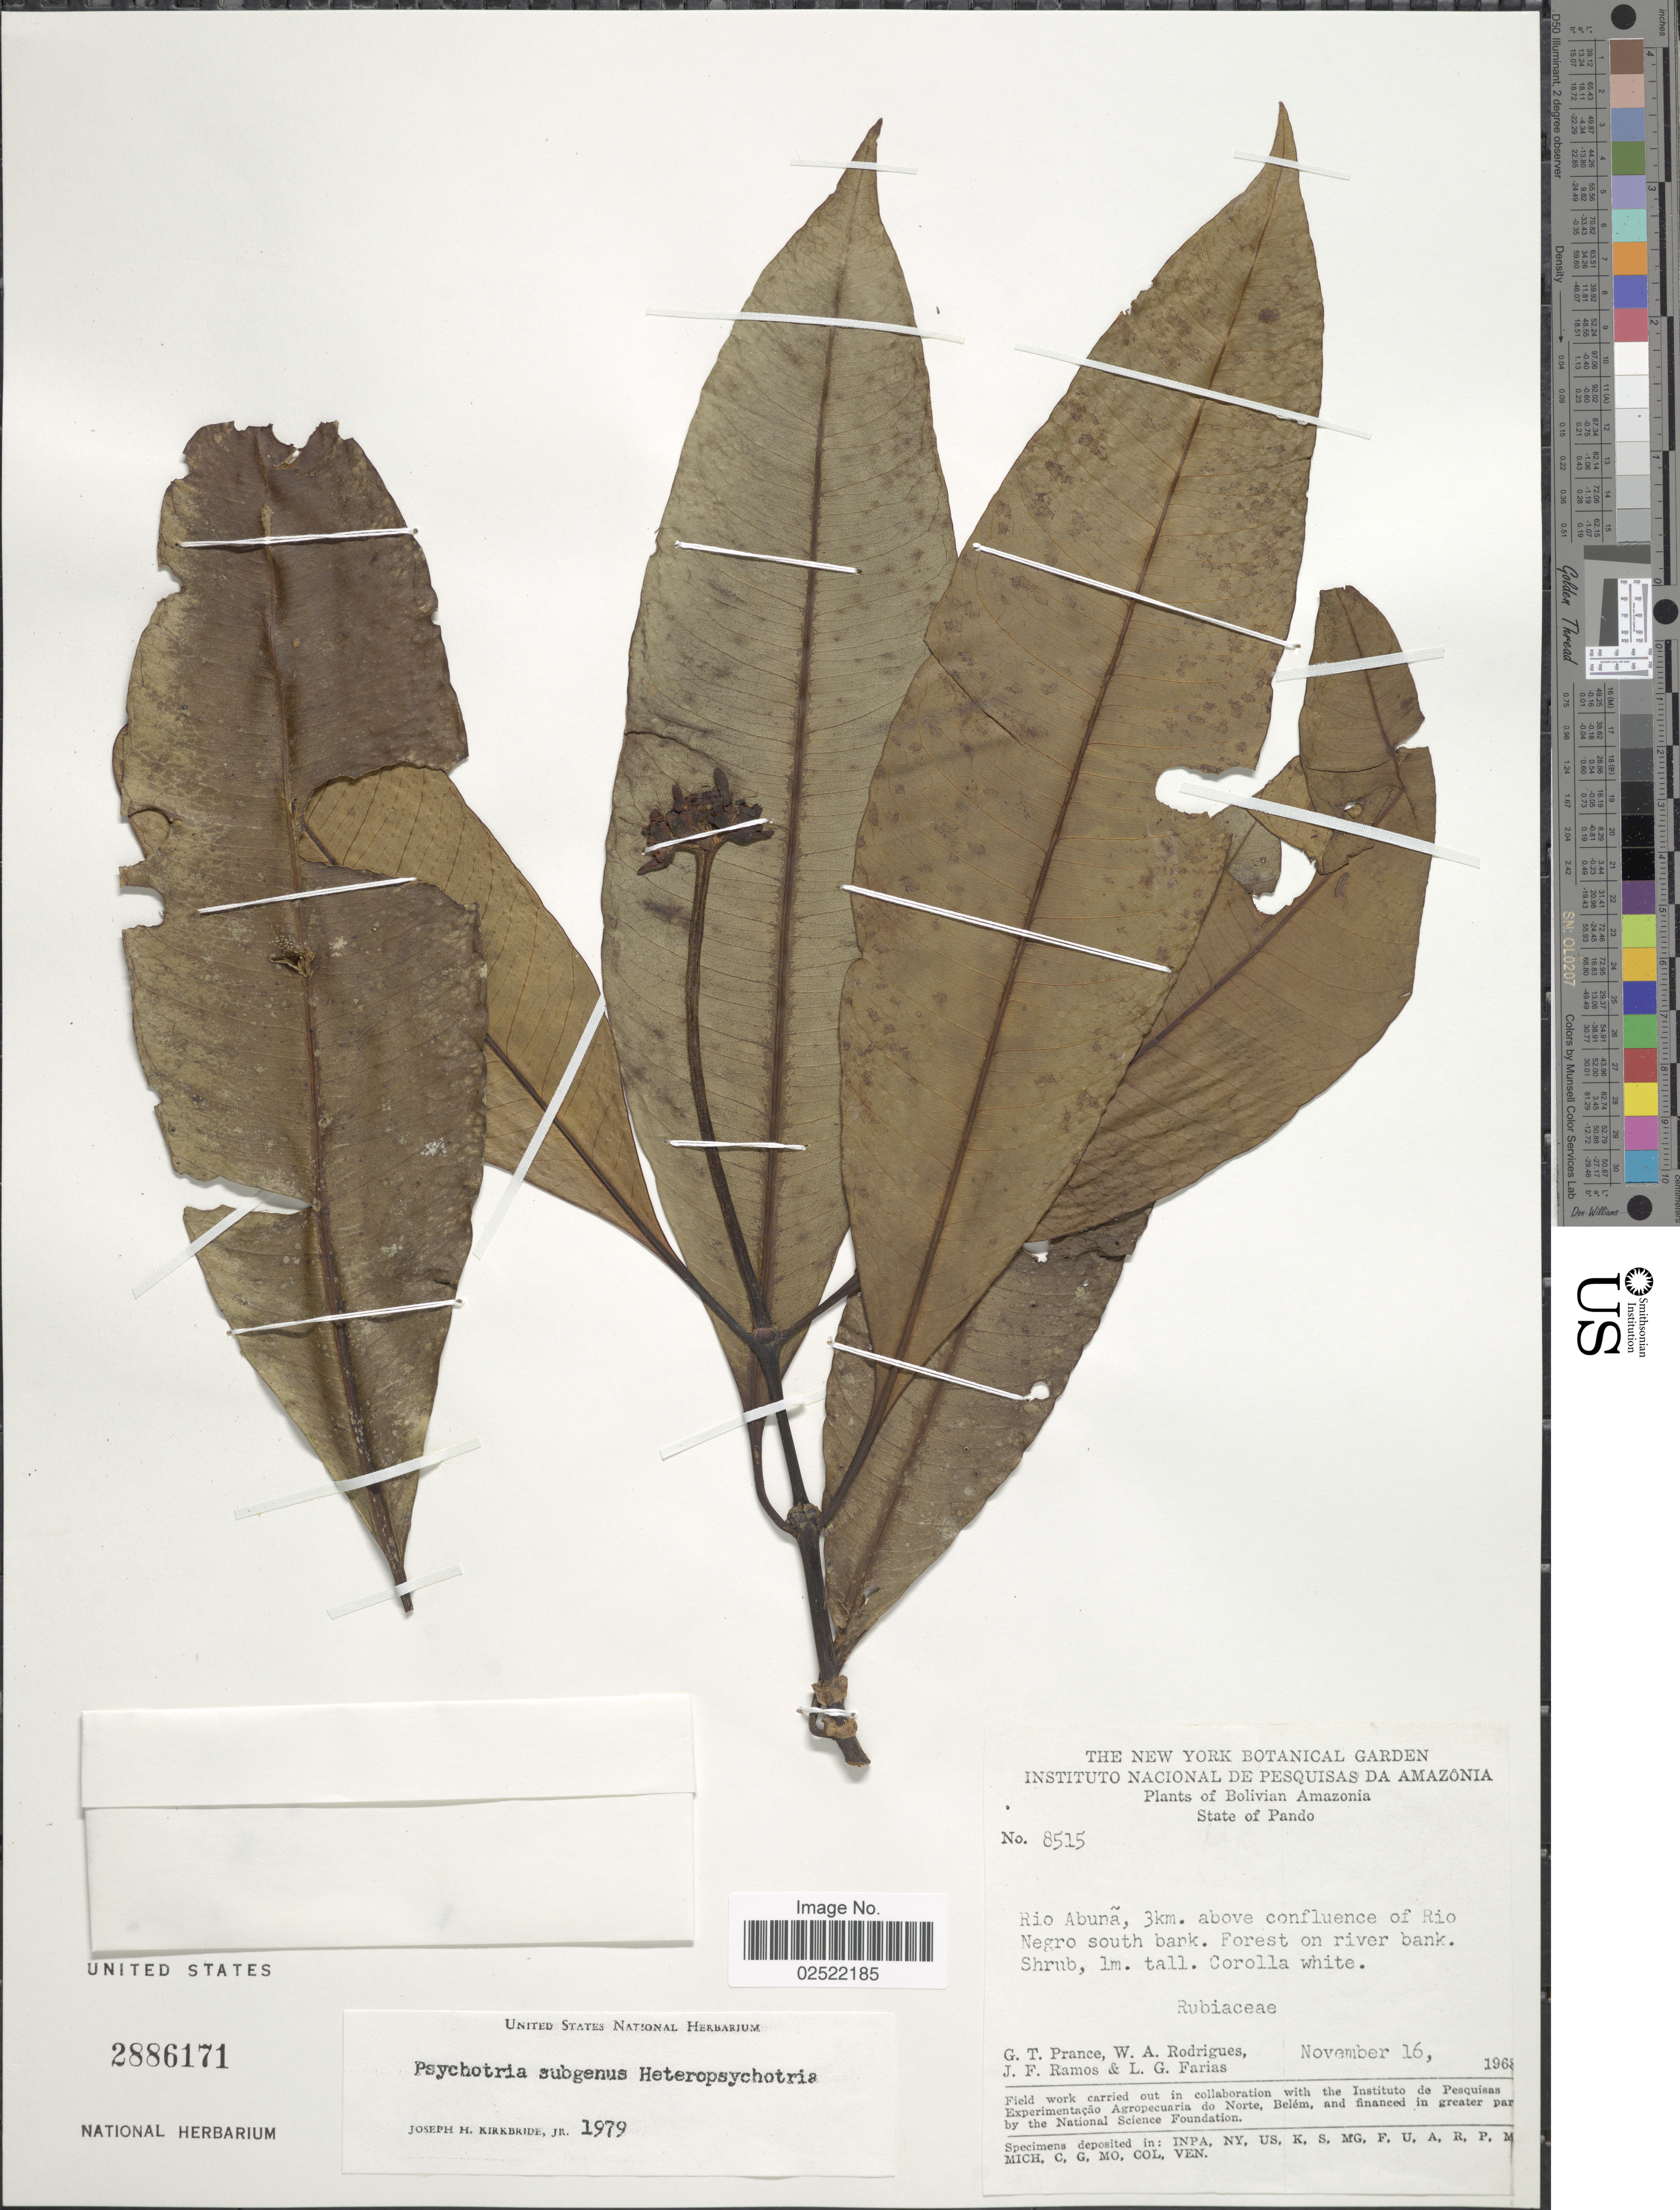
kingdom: Plantae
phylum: Tracheophyta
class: Magnoliopsida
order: Gentianales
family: Rubiaceae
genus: Psychotria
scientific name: Psychotria sp.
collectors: G. T. Prance, W. A. Rodrigues, J. F. Ramos & L. G. Farias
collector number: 8515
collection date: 1968-11-16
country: Bolivia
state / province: Pando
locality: Bolivian Amazonia. Rio Abuña, 3km. above confluence of Rio Negro south bank. Forest on river bank.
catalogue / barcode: US 2886171